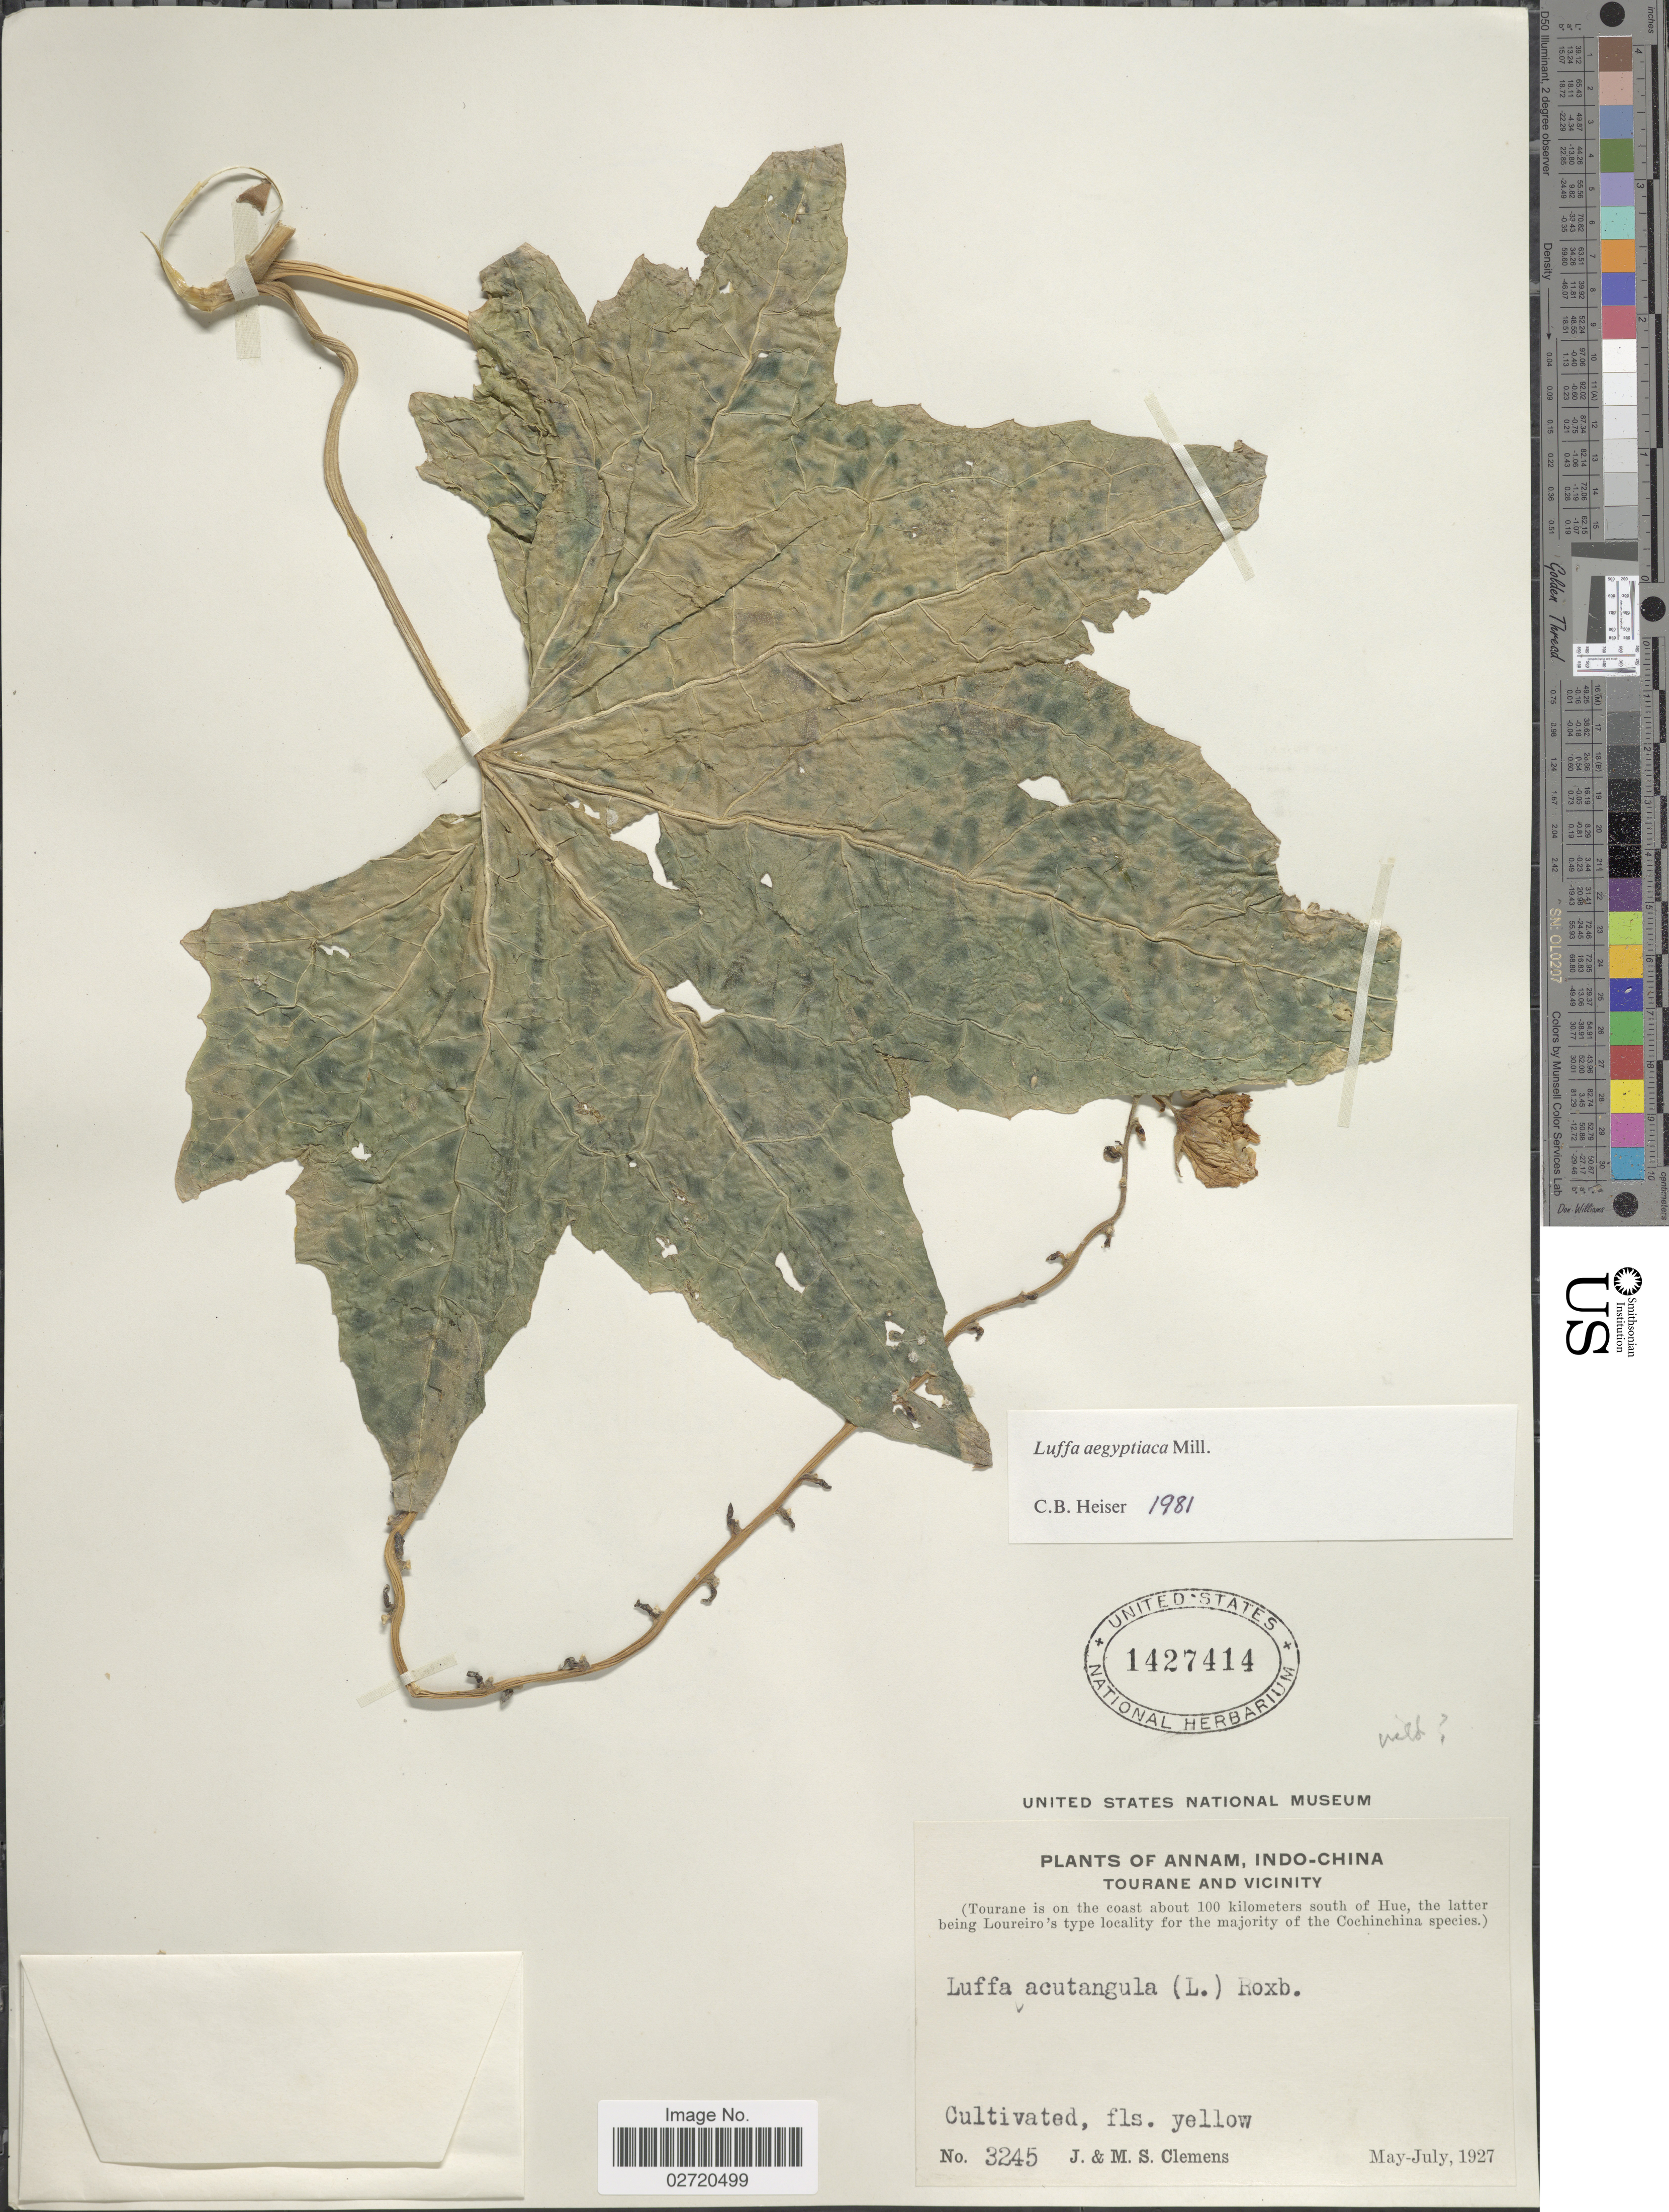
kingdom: Plantae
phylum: Tracheophyta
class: Magnoliopsida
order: Cucurbitales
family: Cucurbitaceae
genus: Luffa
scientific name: Luffa aegyptiaca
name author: Mill.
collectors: J. Clemens & M. S. Clemens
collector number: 3245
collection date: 1927-05/1927-07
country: Vietnam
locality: Annam, Indo-China. Tourane and vicinity. ( Tourane is on the coast about 100 kilometers south of Hue)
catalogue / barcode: US 1427414